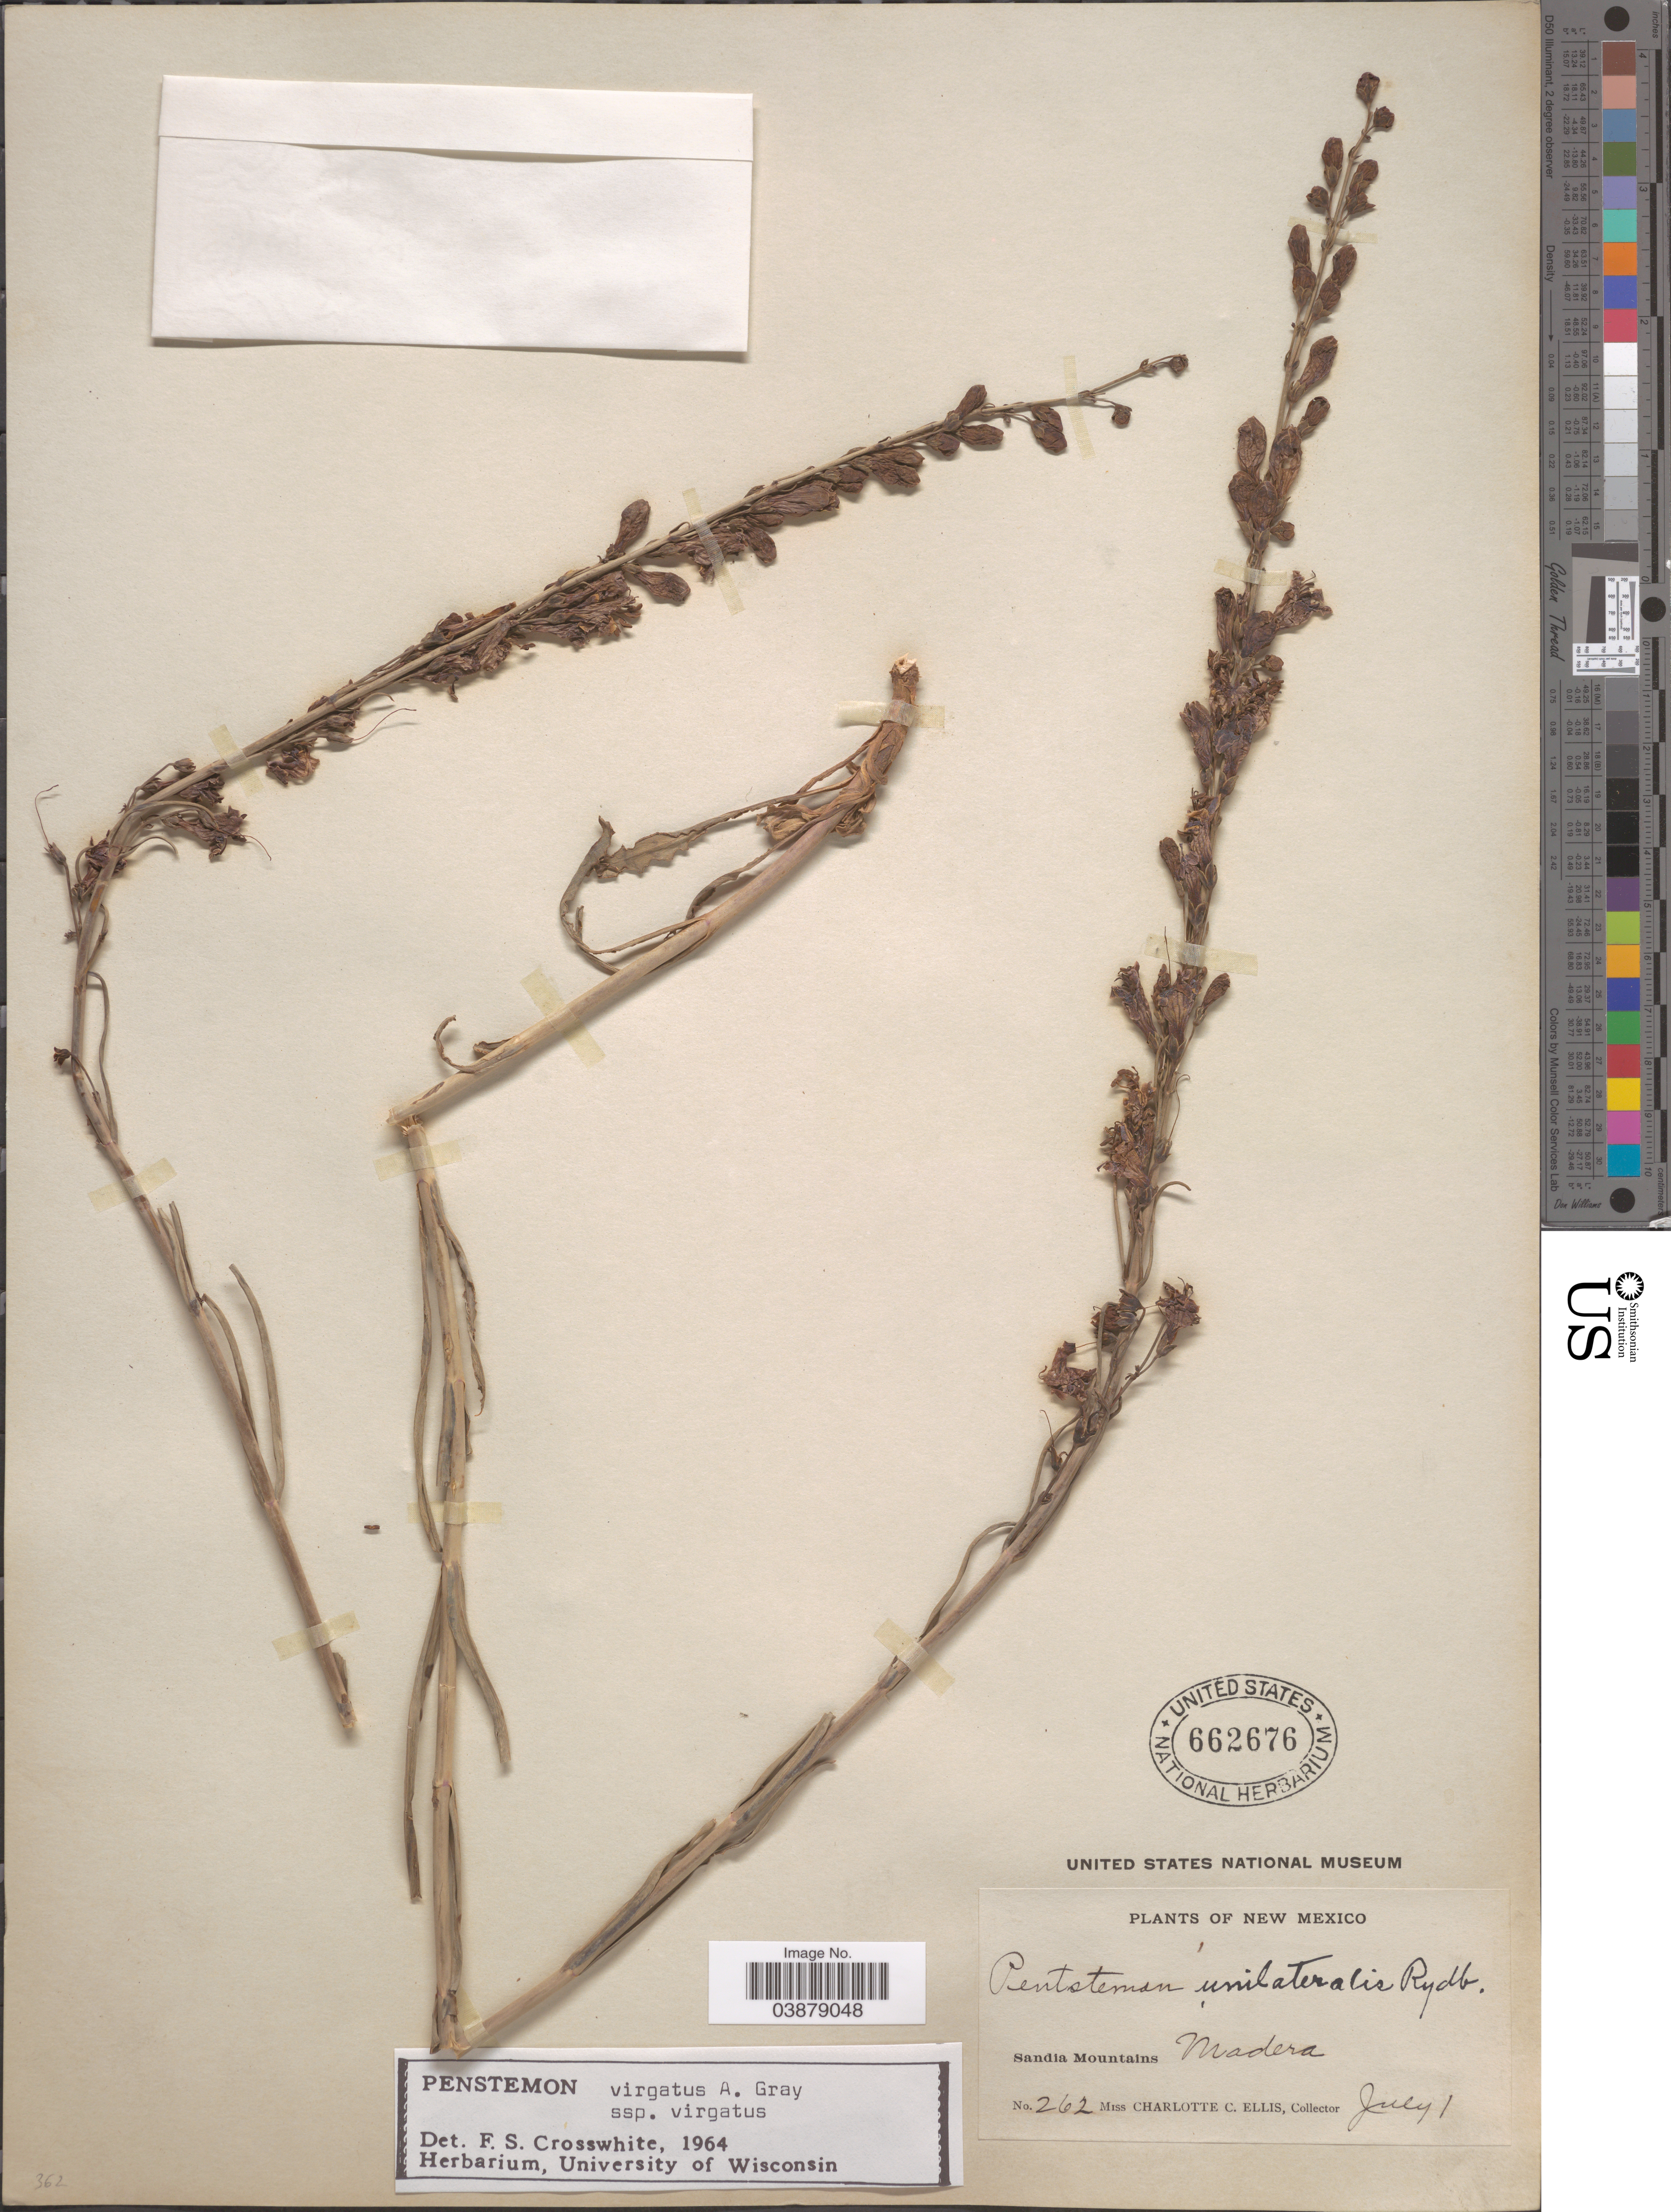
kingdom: Plantae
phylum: Tracheophyta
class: Magnoliopsida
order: Lamiales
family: Plantaginaceae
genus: Penstemon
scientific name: Penstemon virgatus subsp. virgatus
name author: A. Gray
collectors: C. C. Ellis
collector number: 262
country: United States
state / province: New Mexico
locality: Sandia Mountains Madera.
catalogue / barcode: US 662676